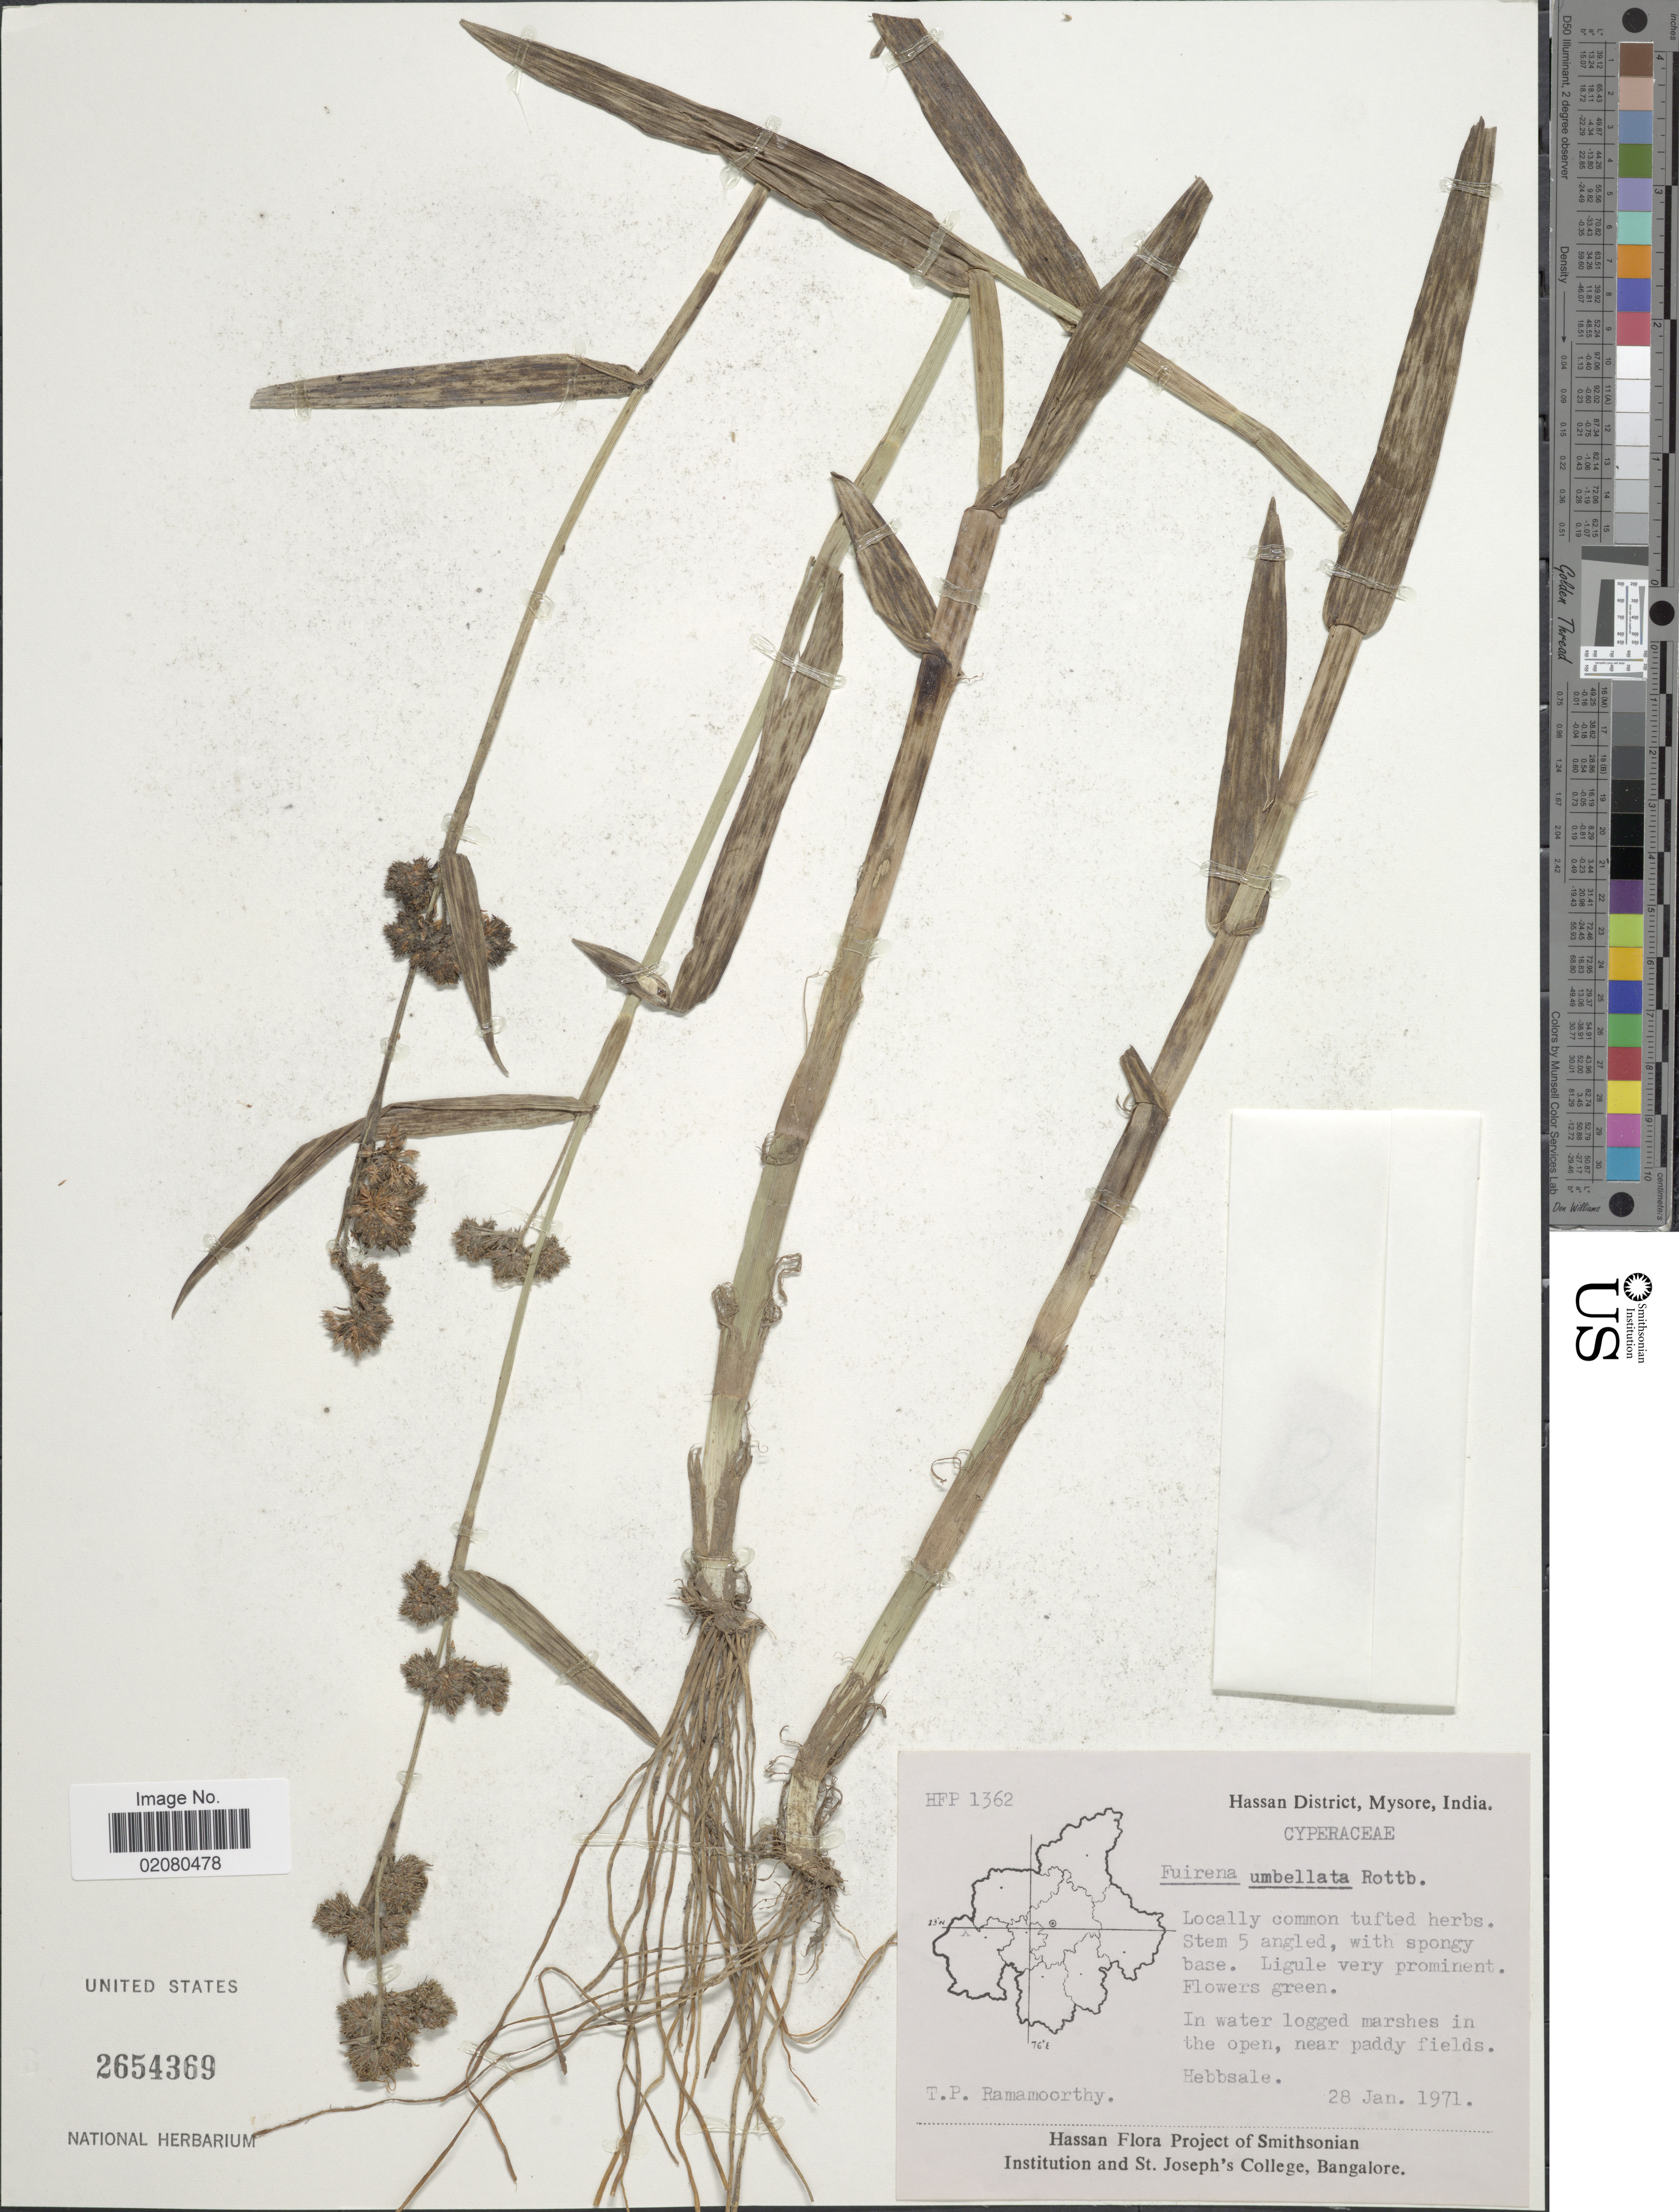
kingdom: Plantae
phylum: Tracheophyta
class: Liliopsida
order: Poales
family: Cyperaceae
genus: Fuirena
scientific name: Fuirena umbellata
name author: Rottb.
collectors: T. P. Ramamoorthy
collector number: HTP 1362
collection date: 1971-01-28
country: India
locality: Hassan District, Mysore, Hebbsale.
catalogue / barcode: US 2654369